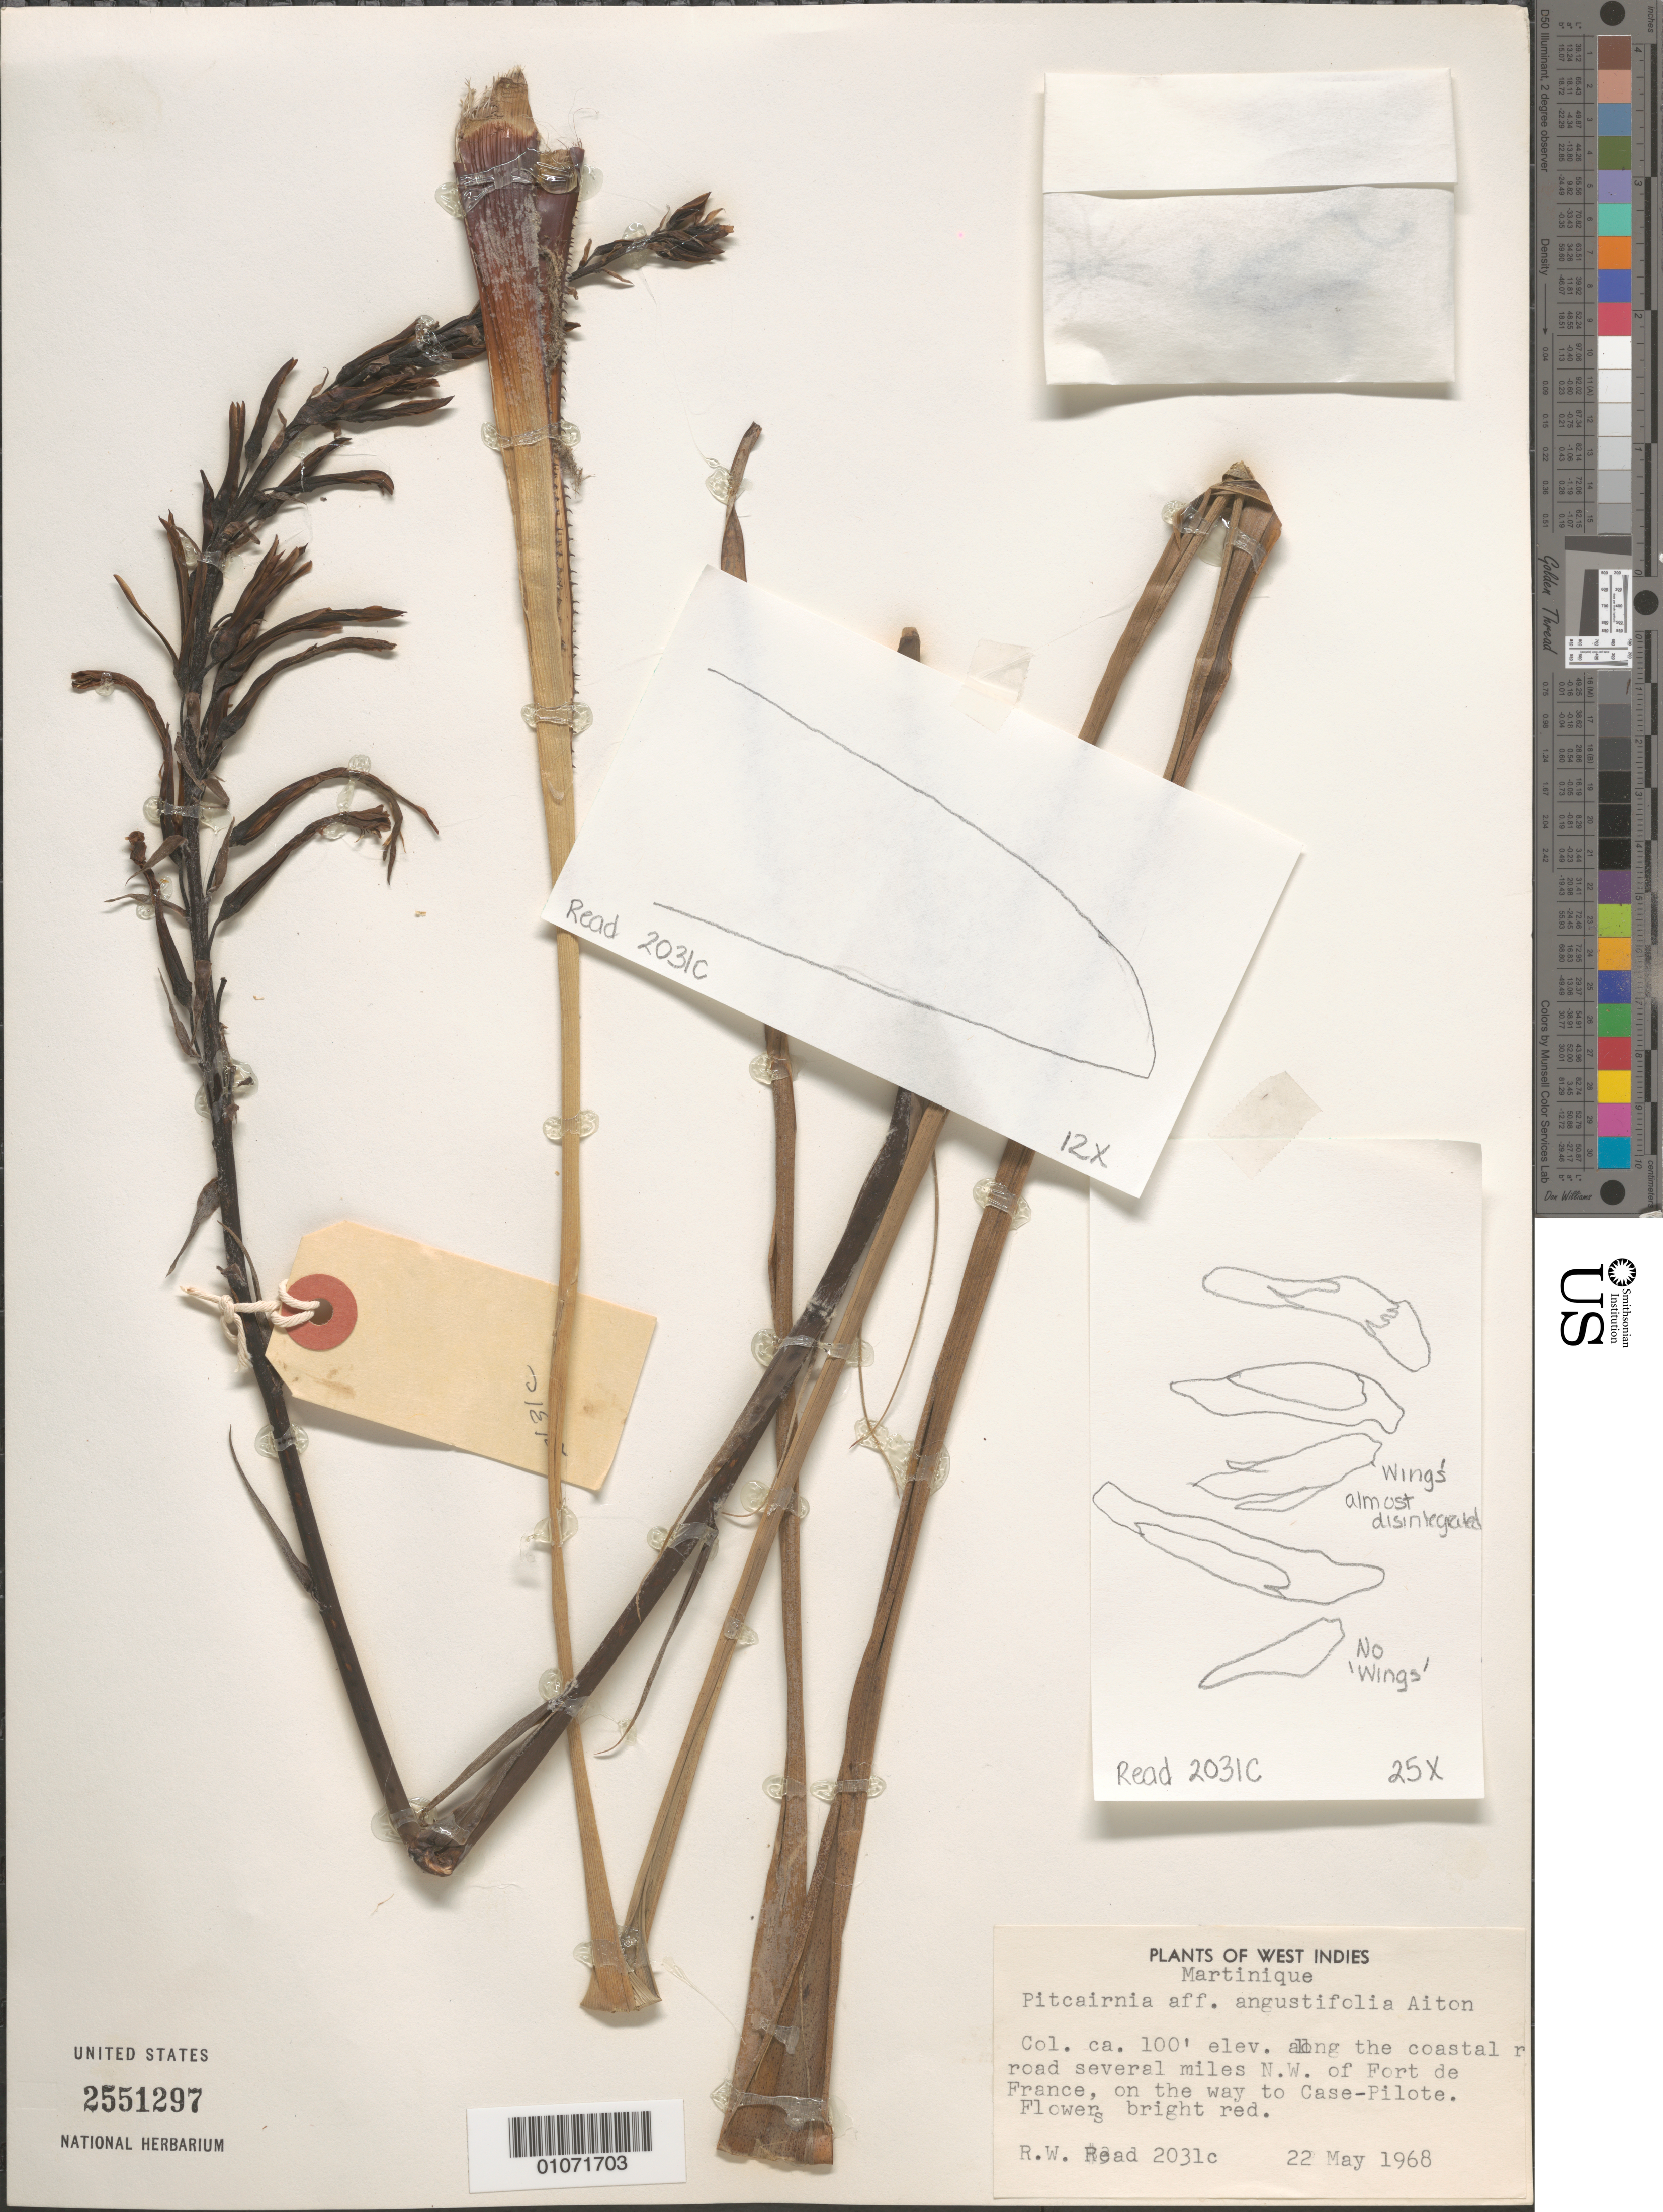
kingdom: Plantae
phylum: Tracheophyta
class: Liliopsida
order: Poales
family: Bromeliaceae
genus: Pitcairnia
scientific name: Pitcairnia angustifolia var. angustifolia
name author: Sol. ex Aiton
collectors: R. W. Read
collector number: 2031c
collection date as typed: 22 May 1968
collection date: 1968-05-22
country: Martinique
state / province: Fort-de-France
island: Martinique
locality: along the coastal road several miles NW of Fort de France, on the way to Case-Pilote.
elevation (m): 30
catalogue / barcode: US 2551297